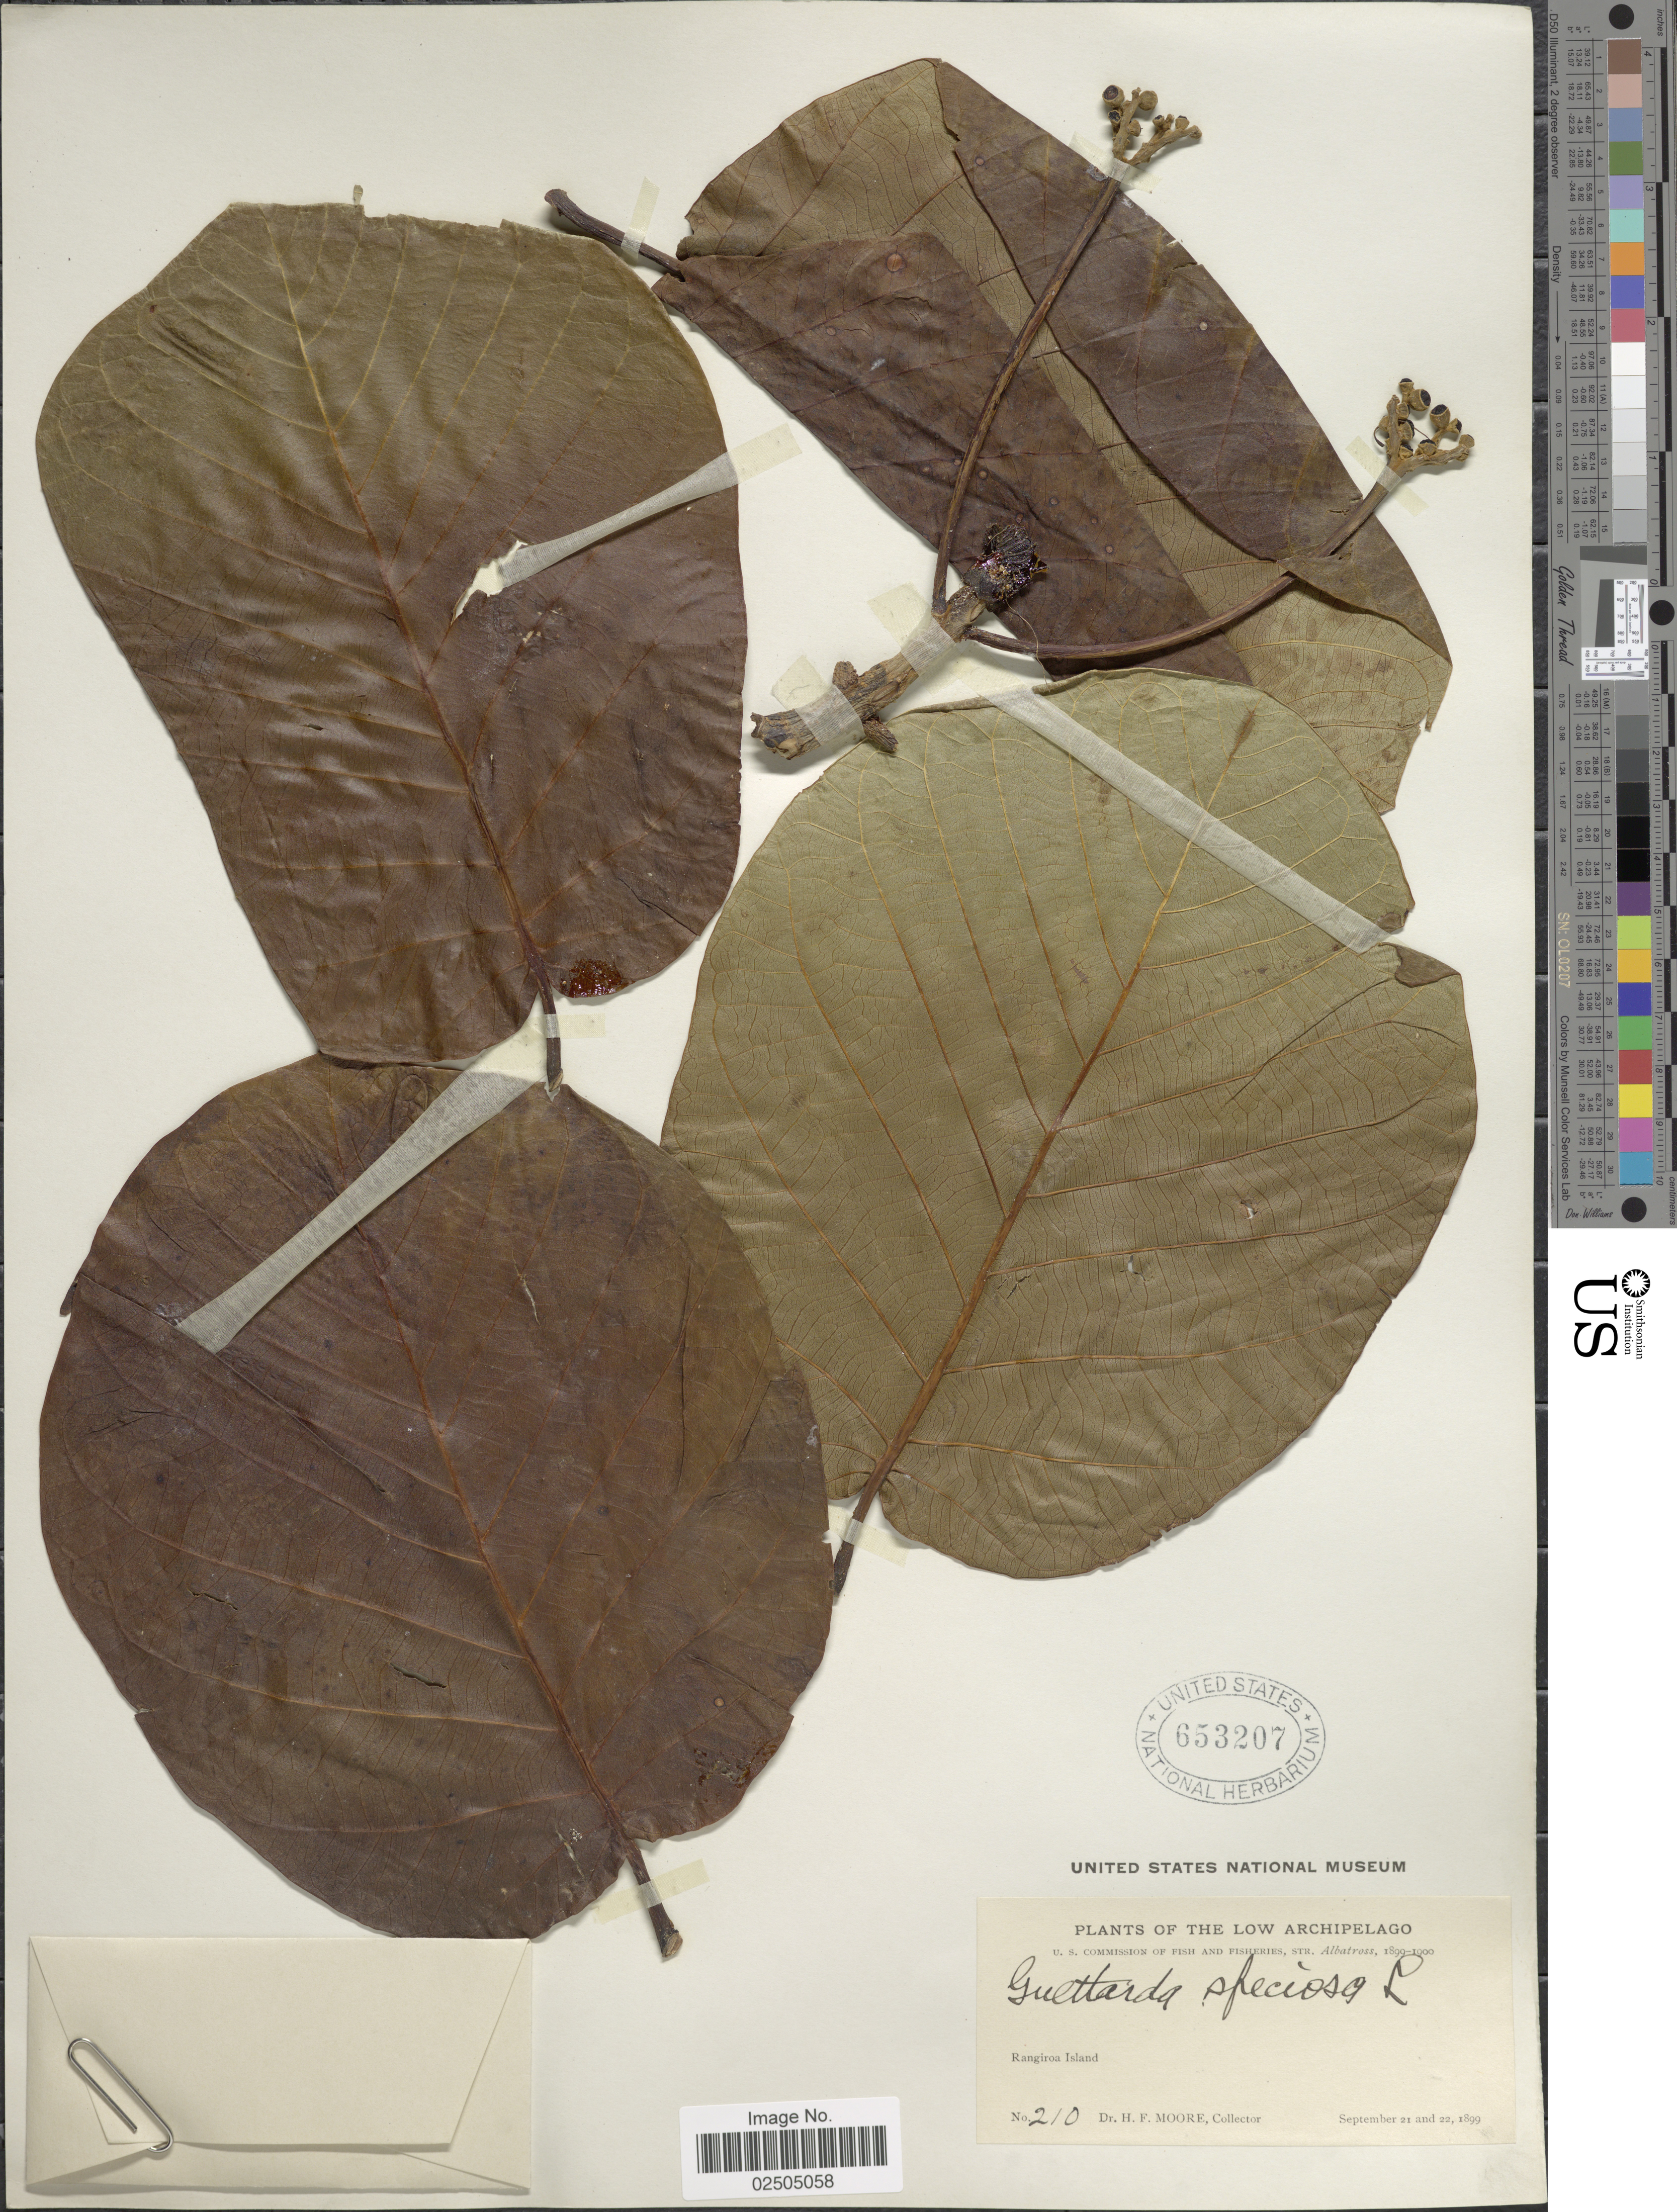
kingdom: Plantae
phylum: Tracheophyta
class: Magnoliopsida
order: Gentianales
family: Rubiaceae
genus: Guettarda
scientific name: Guettarda speciosa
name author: L.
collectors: H. F. Moore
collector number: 210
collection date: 1899-09-21/1899-09-22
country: French Polynesia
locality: The low Archipelago, Rangiroa Island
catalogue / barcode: US 653207